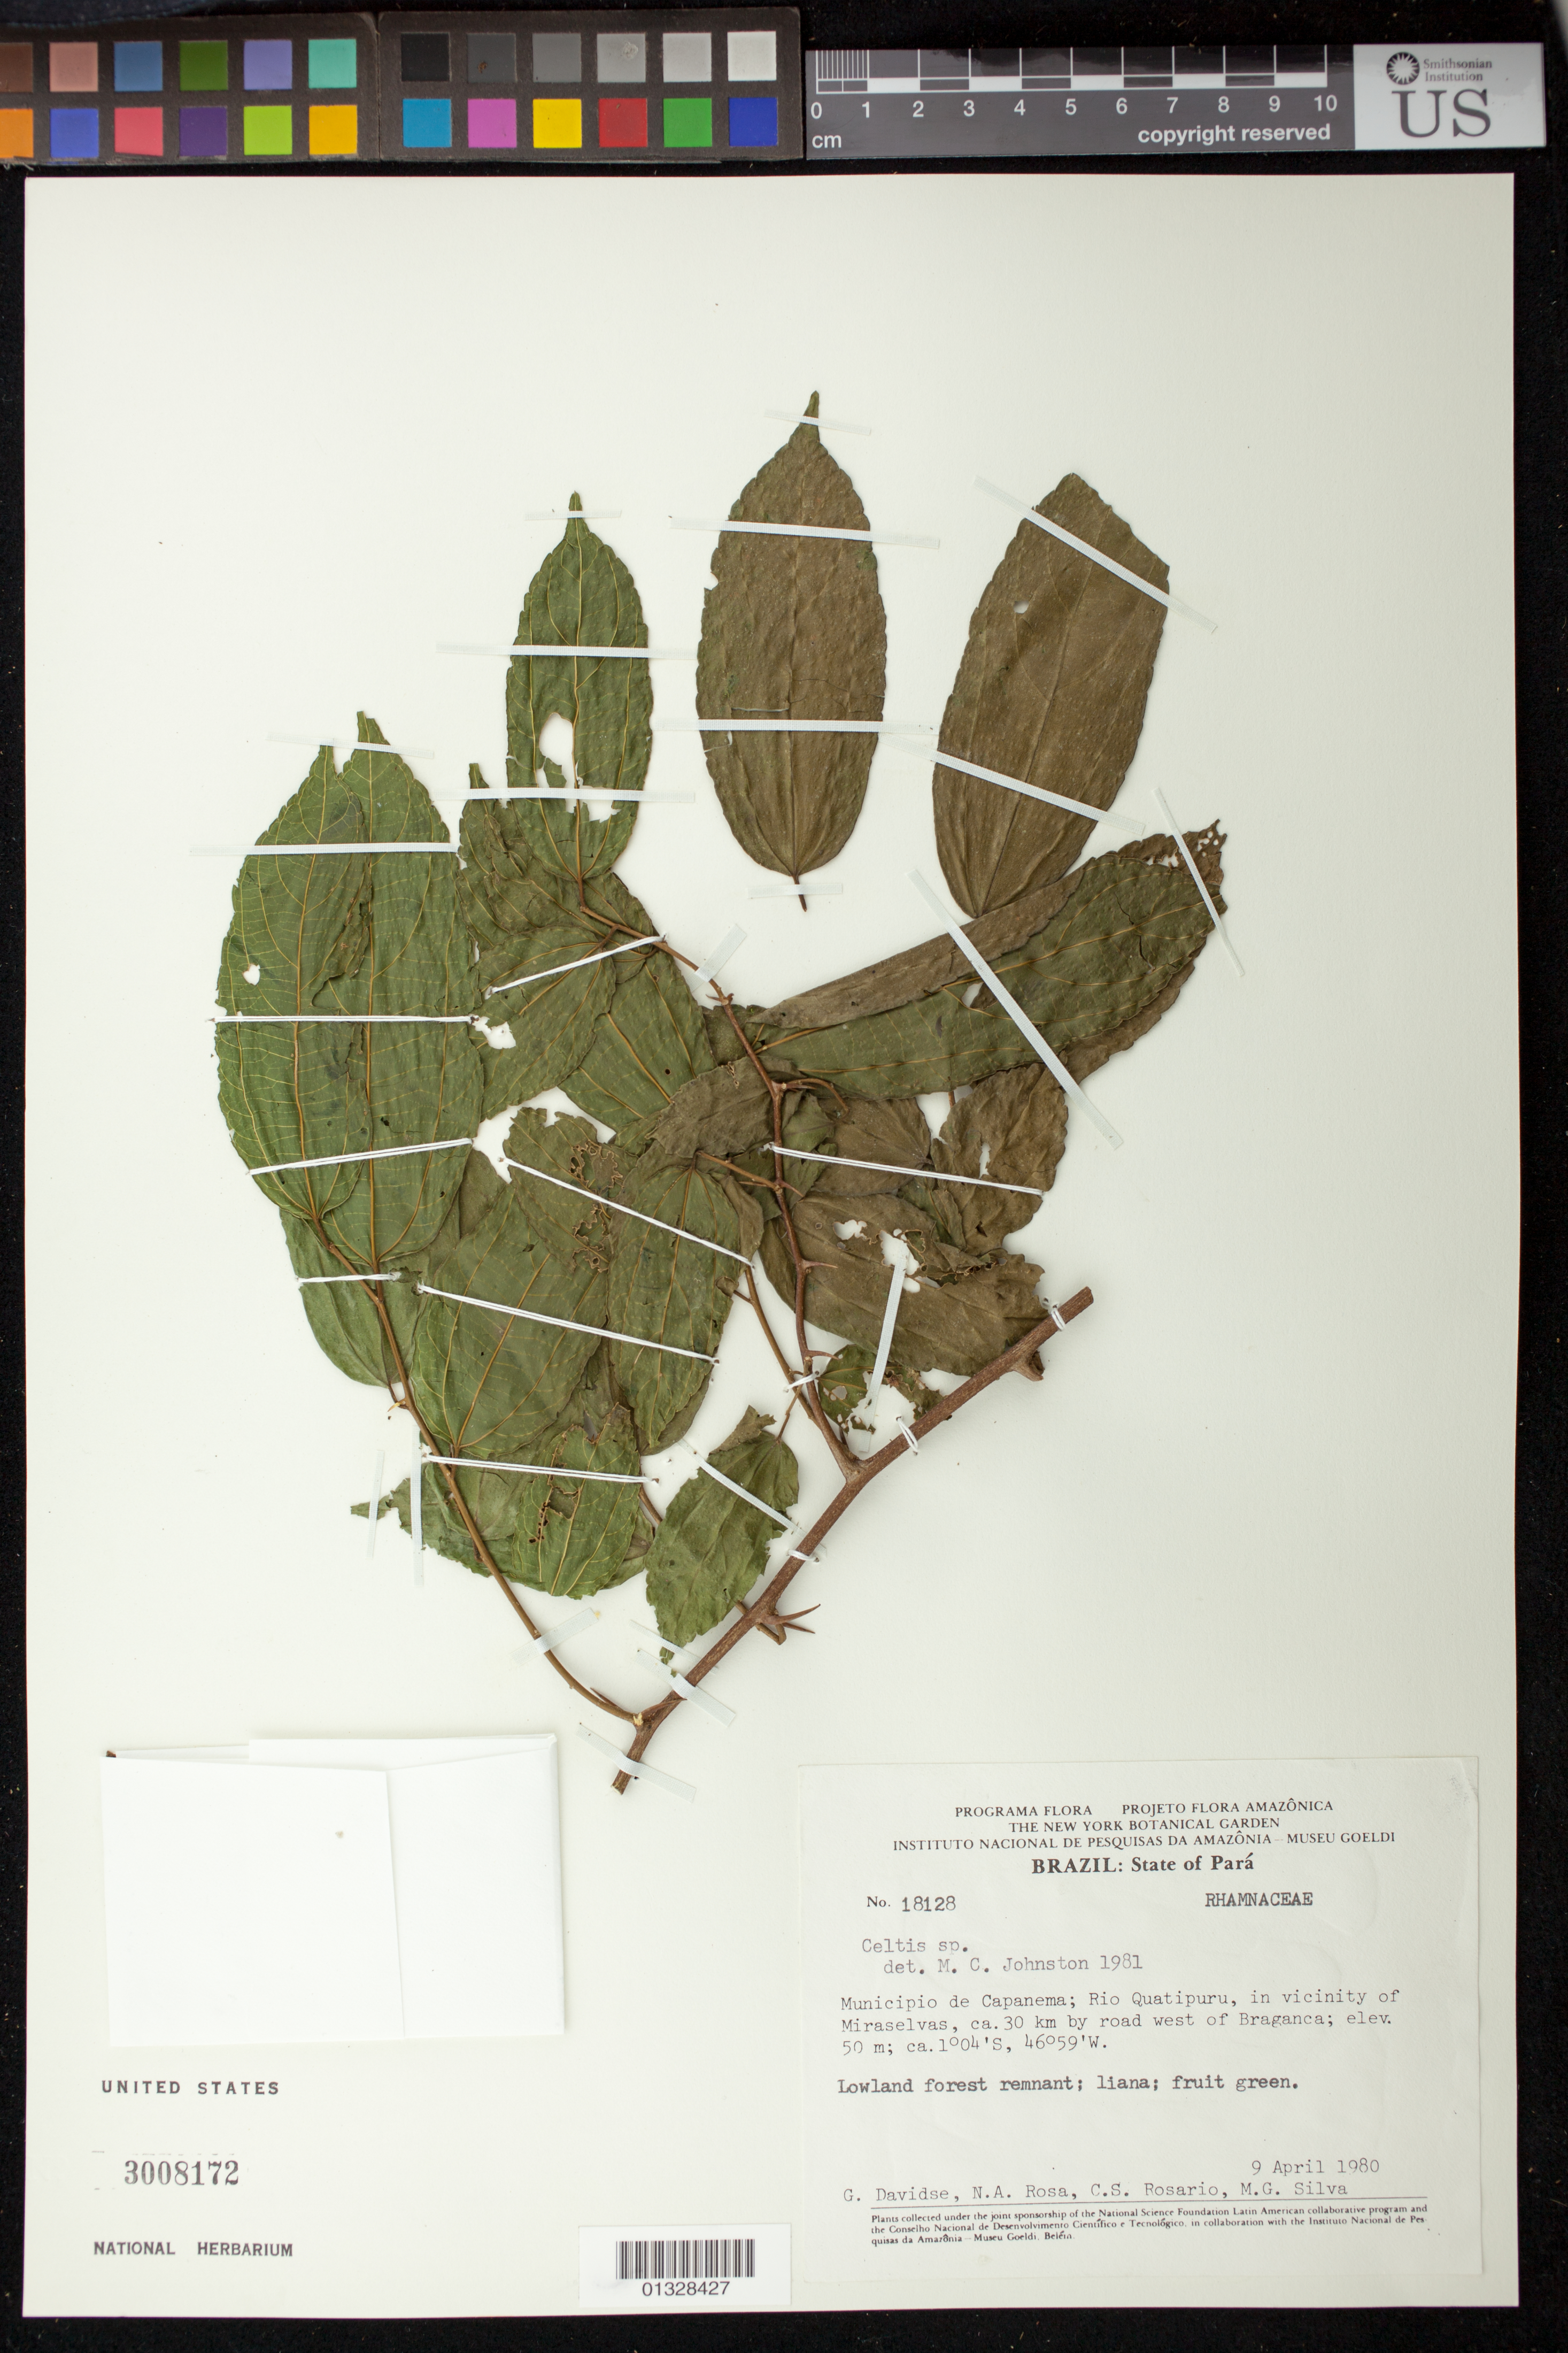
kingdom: Plantae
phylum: Tracheophyta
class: Magnoliopsida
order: Rosales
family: Cannabaceae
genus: Celtis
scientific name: Celtis sp.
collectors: G. Davidse, N. A. Rosa, C. S. Rosário & M. G. Silva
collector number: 18128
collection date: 1980-04-09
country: Brazil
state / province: Pará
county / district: Capanema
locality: Rio Quatipuru, in vicinity of Miraselvas, ca. 30km by road west of Bragança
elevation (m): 50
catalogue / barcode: US 3008172